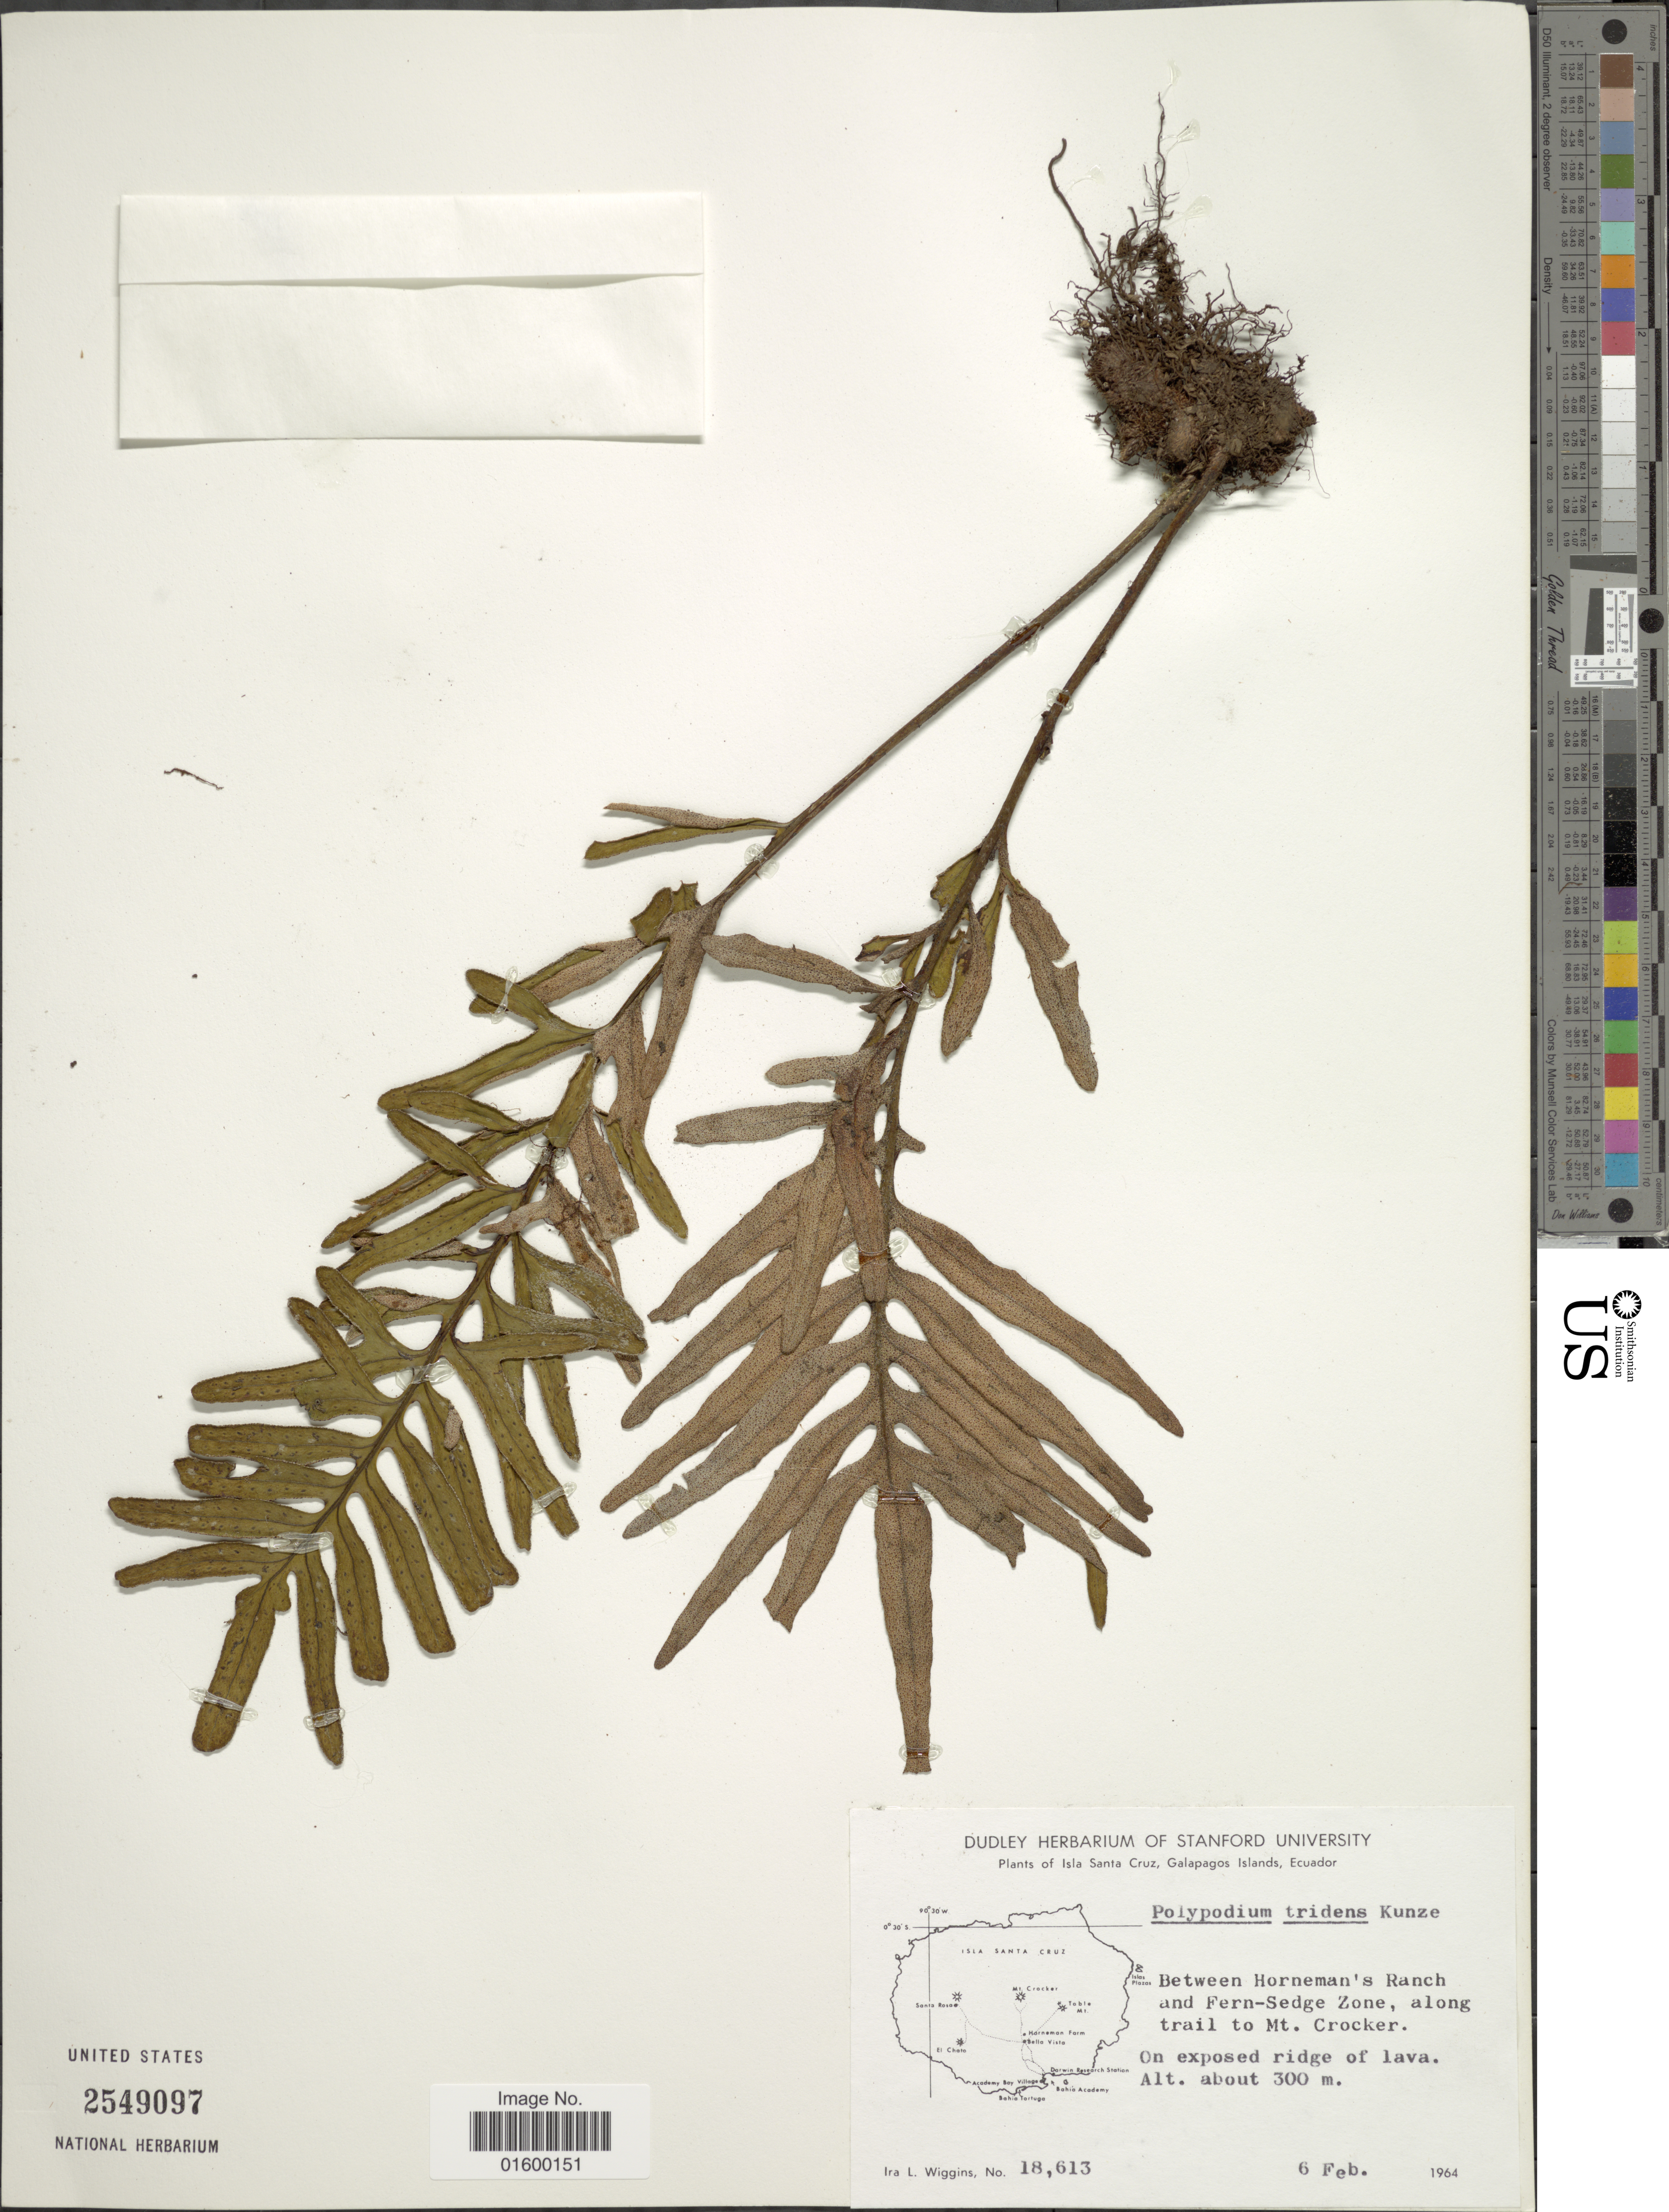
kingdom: Plantae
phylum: Tracheophyta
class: Polypodiopsida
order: Polypodiales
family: Polypodiaceae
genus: Pleopeltis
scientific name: Pleopeltis tridens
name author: J. Sm.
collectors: I. L. Wiggins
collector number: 18613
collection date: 1964-02-06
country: Ecuador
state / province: Colón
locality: Isla Santa Cruz, Galapagos Islands, between Horneman's Ranch and Fern-Sedge Zone, along trail to Mt. Crocker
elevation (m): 300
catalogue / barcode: US 2549097